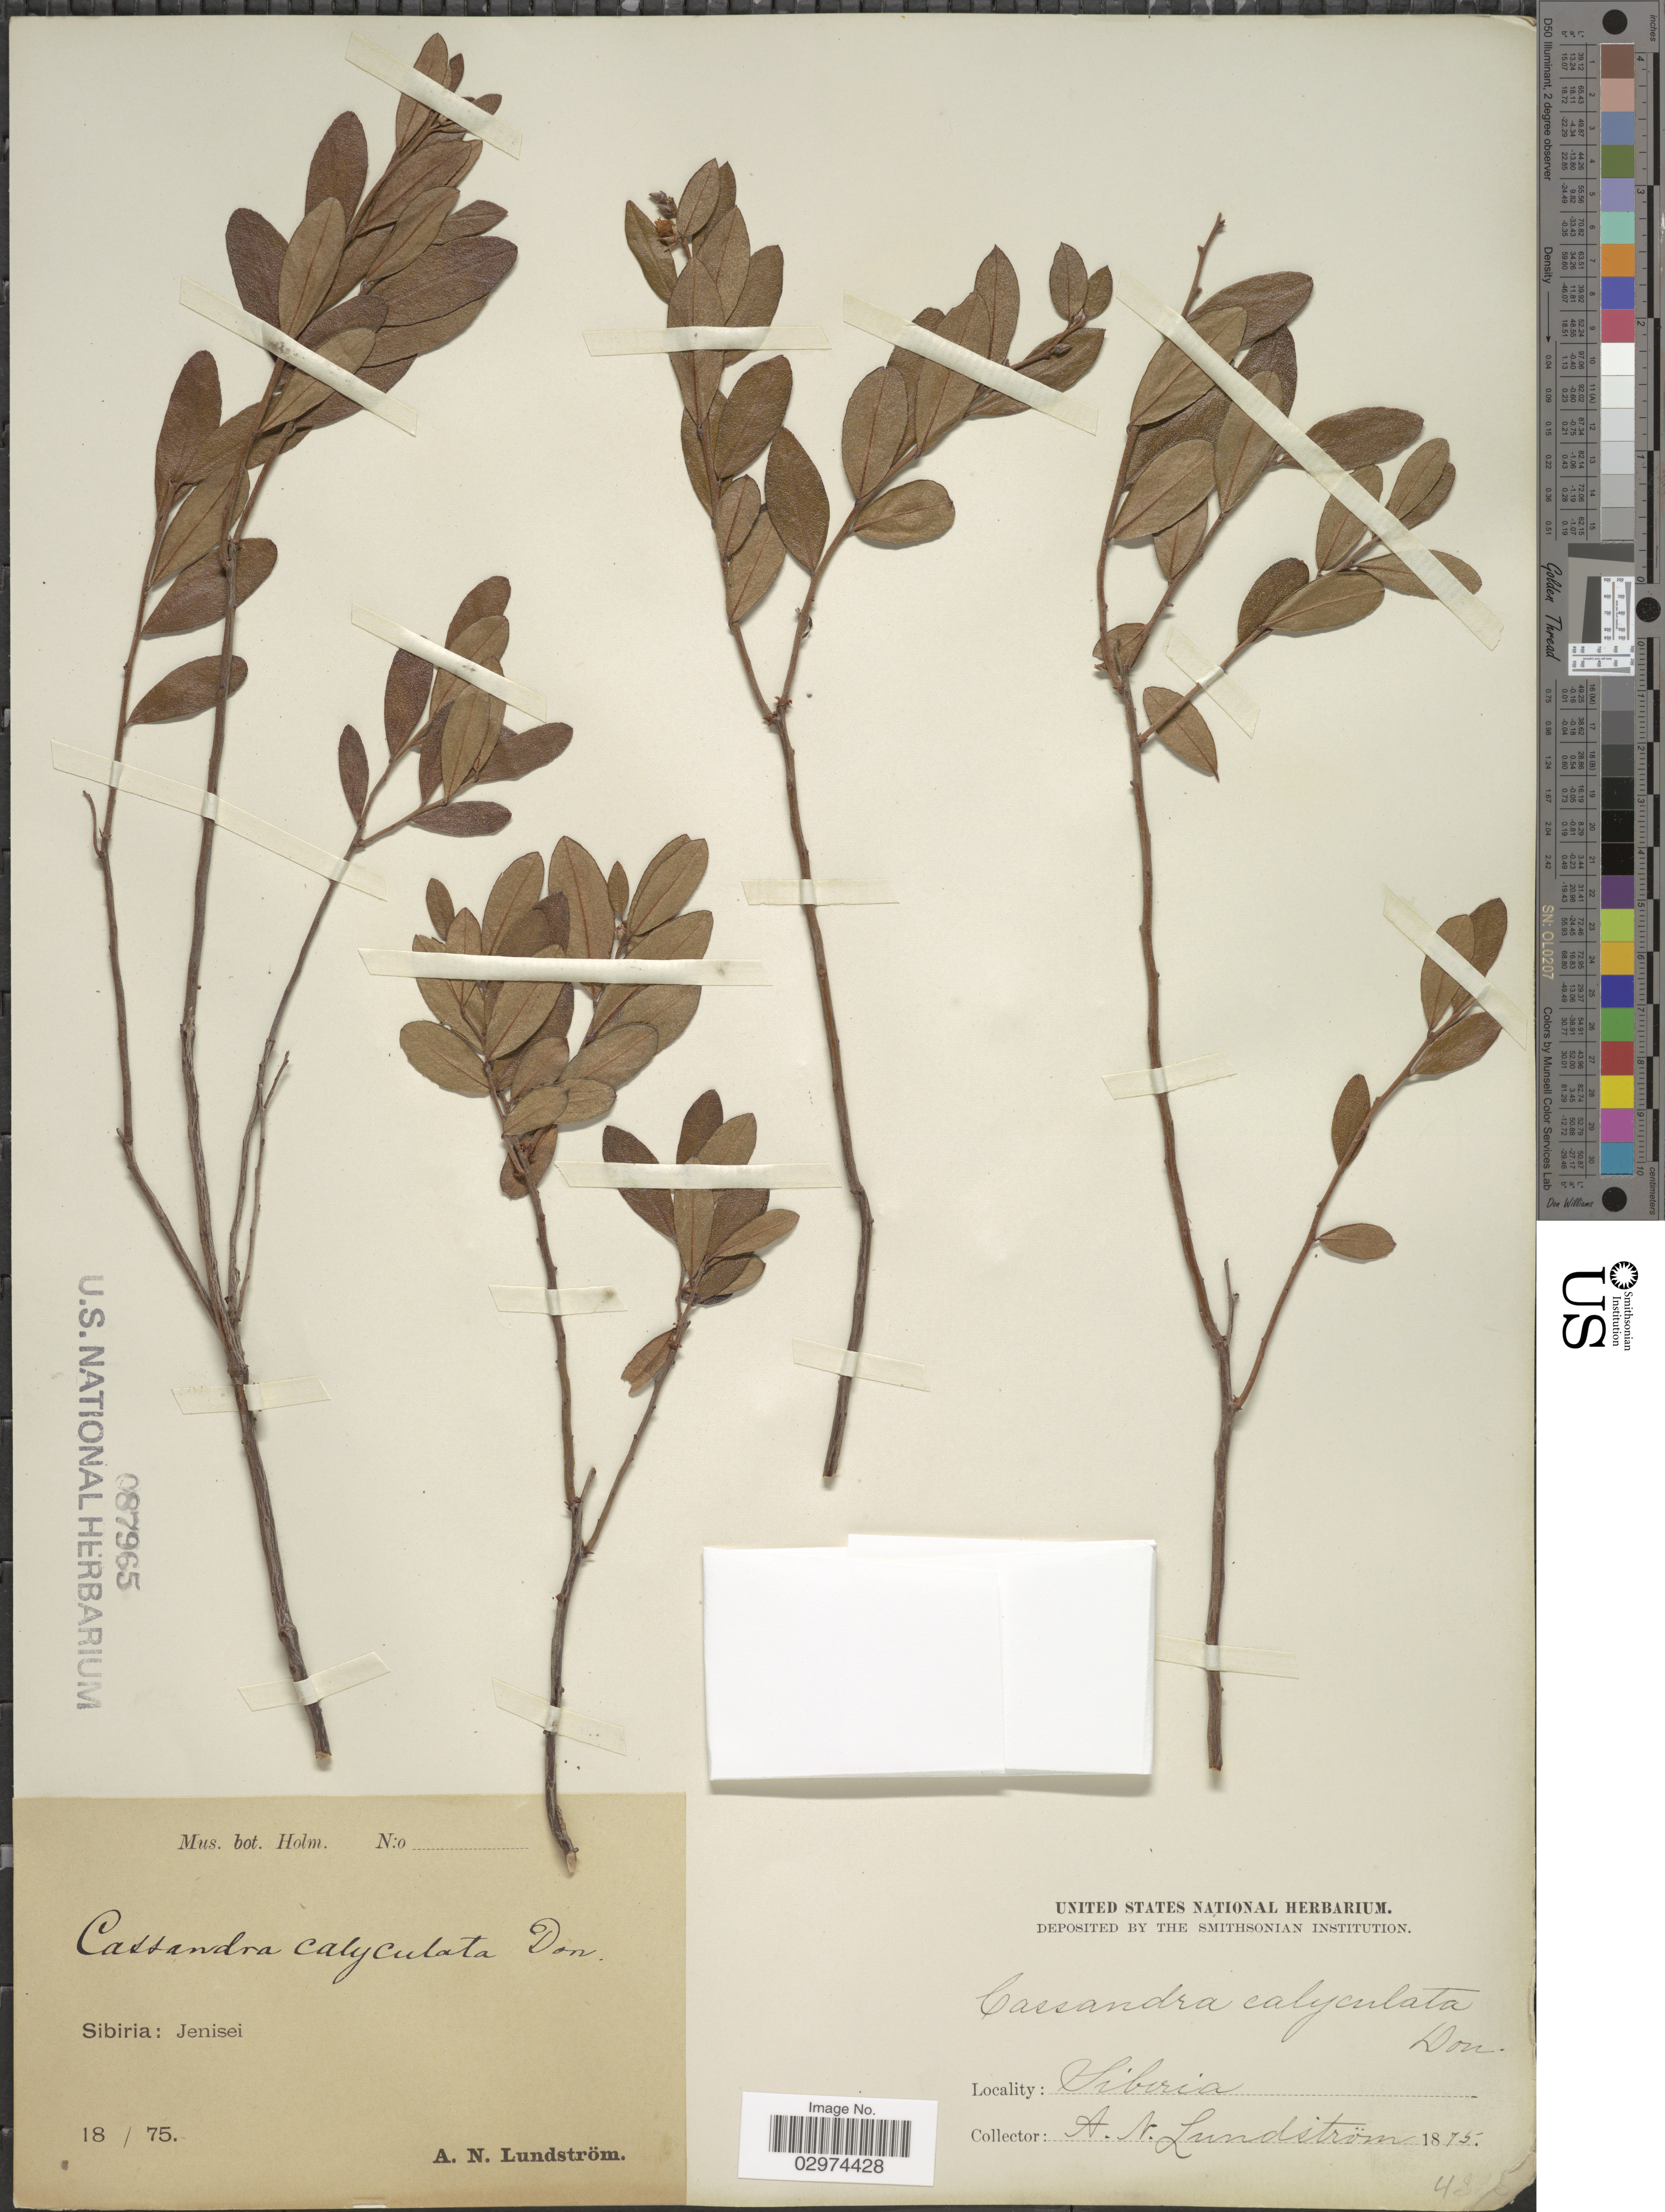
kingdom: Plantae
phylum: Tracheophyta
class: Magnoliopsida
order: Ericales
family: Ericaceae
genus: Chamaedaphne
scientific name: Chamaedaphne calyculata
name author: (L.) Moench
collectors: A. N. Lundstrom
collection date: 1875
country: Russian Federation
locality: Sibiria: Jenisei.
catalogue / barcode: US 87965